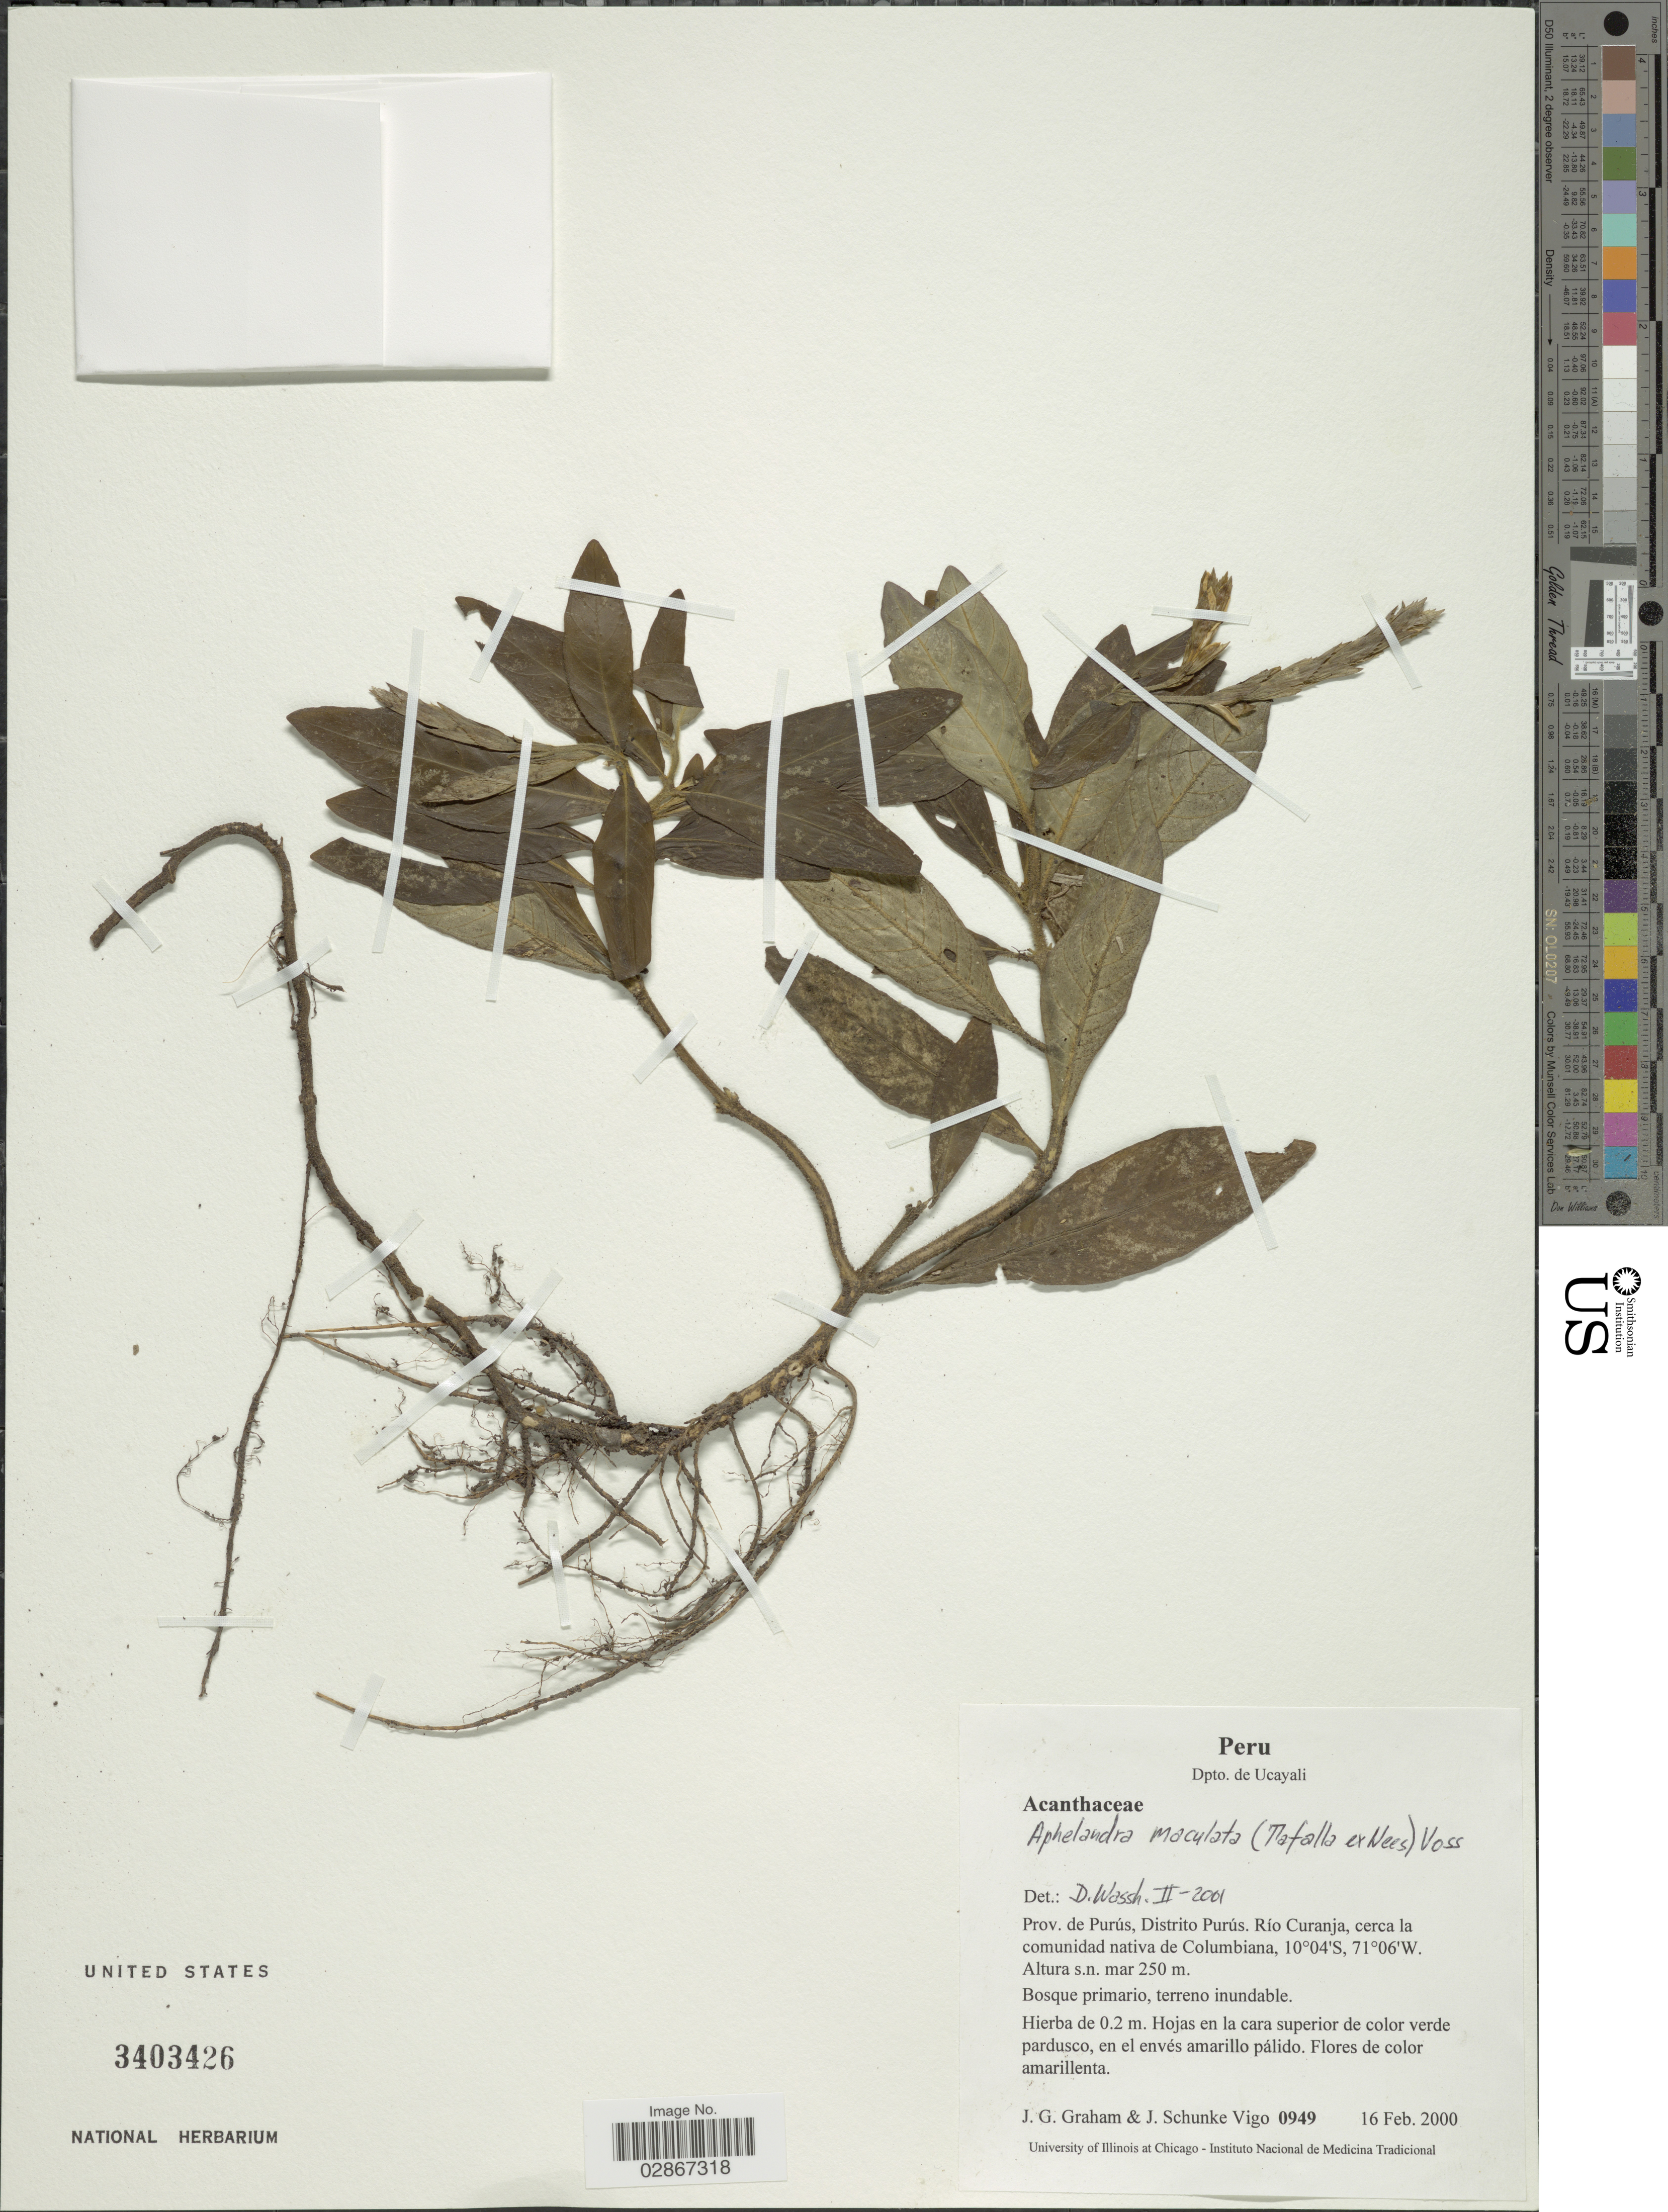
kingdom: Plantae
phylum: Tracheophyta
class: Magnoliopsida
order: Lamiales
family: Acanthaceae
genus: Aphelandra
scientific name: Aphelandra maculata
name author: (Tafalla ex Nees) Voss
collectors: J. Graham & J. Schunke Vigo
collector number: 0949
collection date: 2000-02-16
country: Peru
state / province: Ucayali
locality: Dpto. de Ucayali. Prov. de Purús, Distrito Purús. Río Curanja, cerca la comunidad nativa de Columbiana.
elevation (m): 250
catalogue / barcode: US 3403426